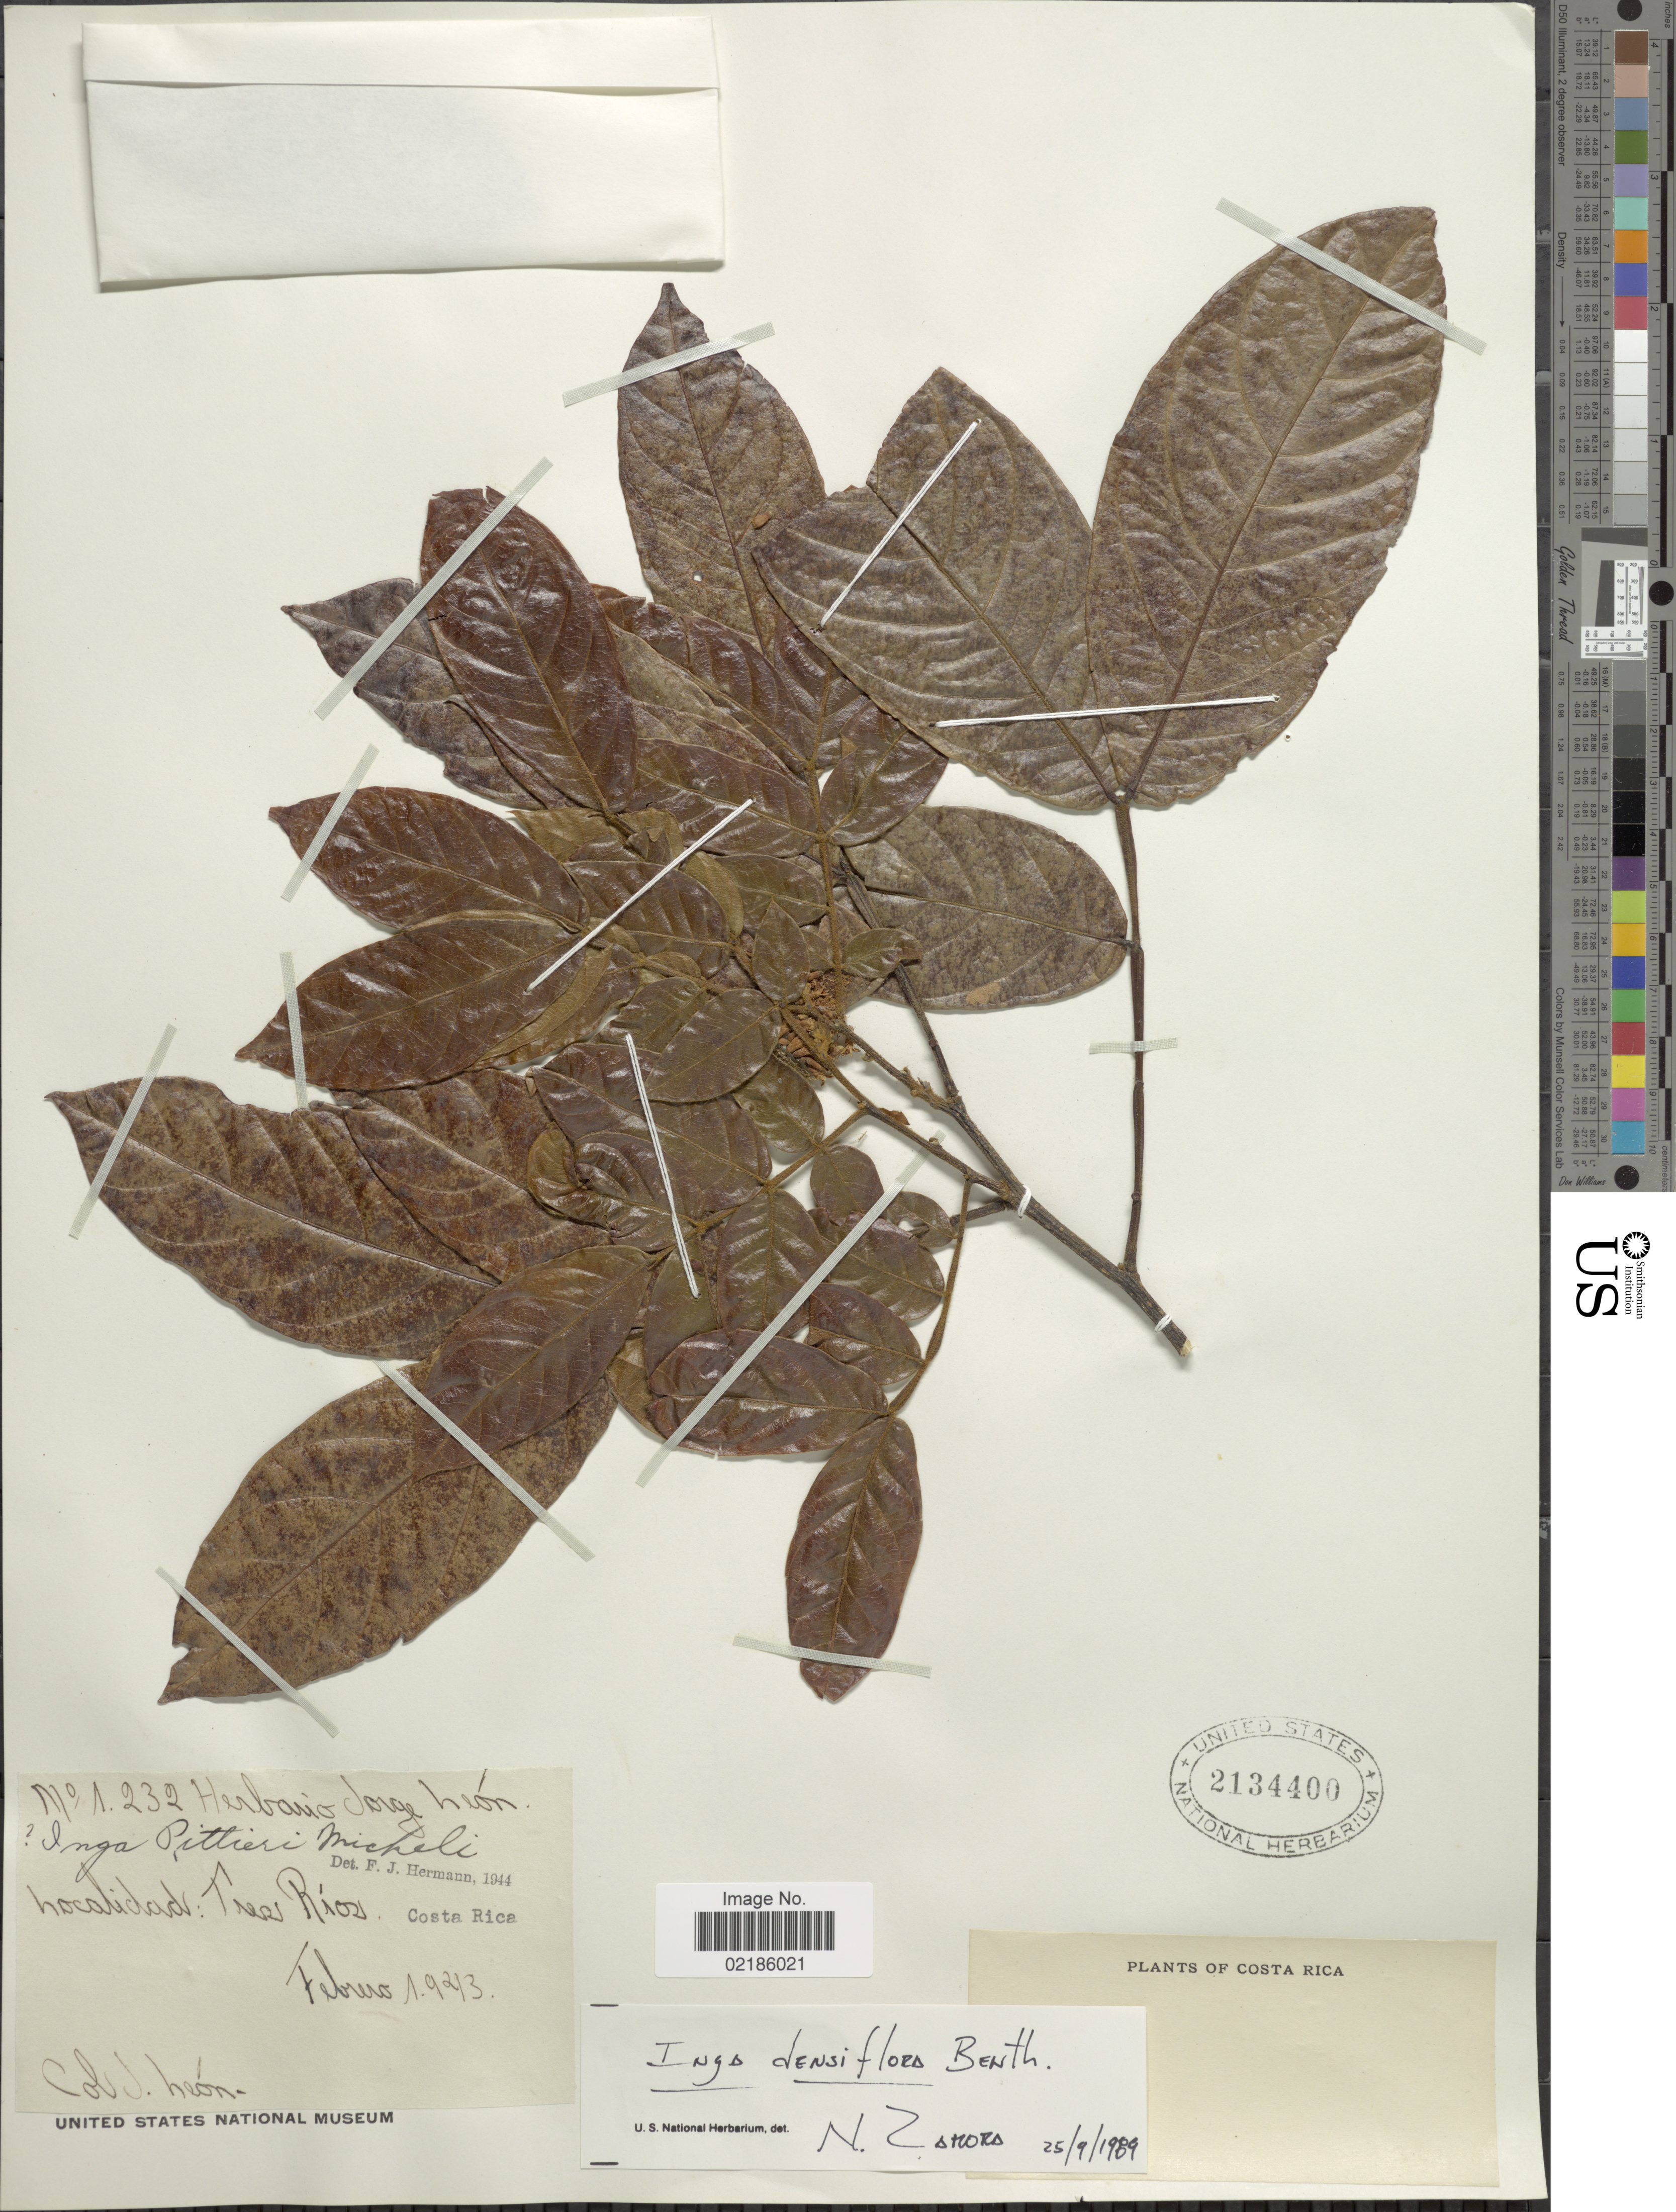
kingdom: Plantae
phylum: Tracheophyta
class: Magnoliopsida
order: Fabales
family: Fabaceae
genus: Inga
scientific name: Inga densiflora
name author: Benth.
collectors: J. León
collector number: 1232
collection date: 1943-02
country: Costa Rica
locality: Tres Ríos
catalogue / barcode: US 2134400